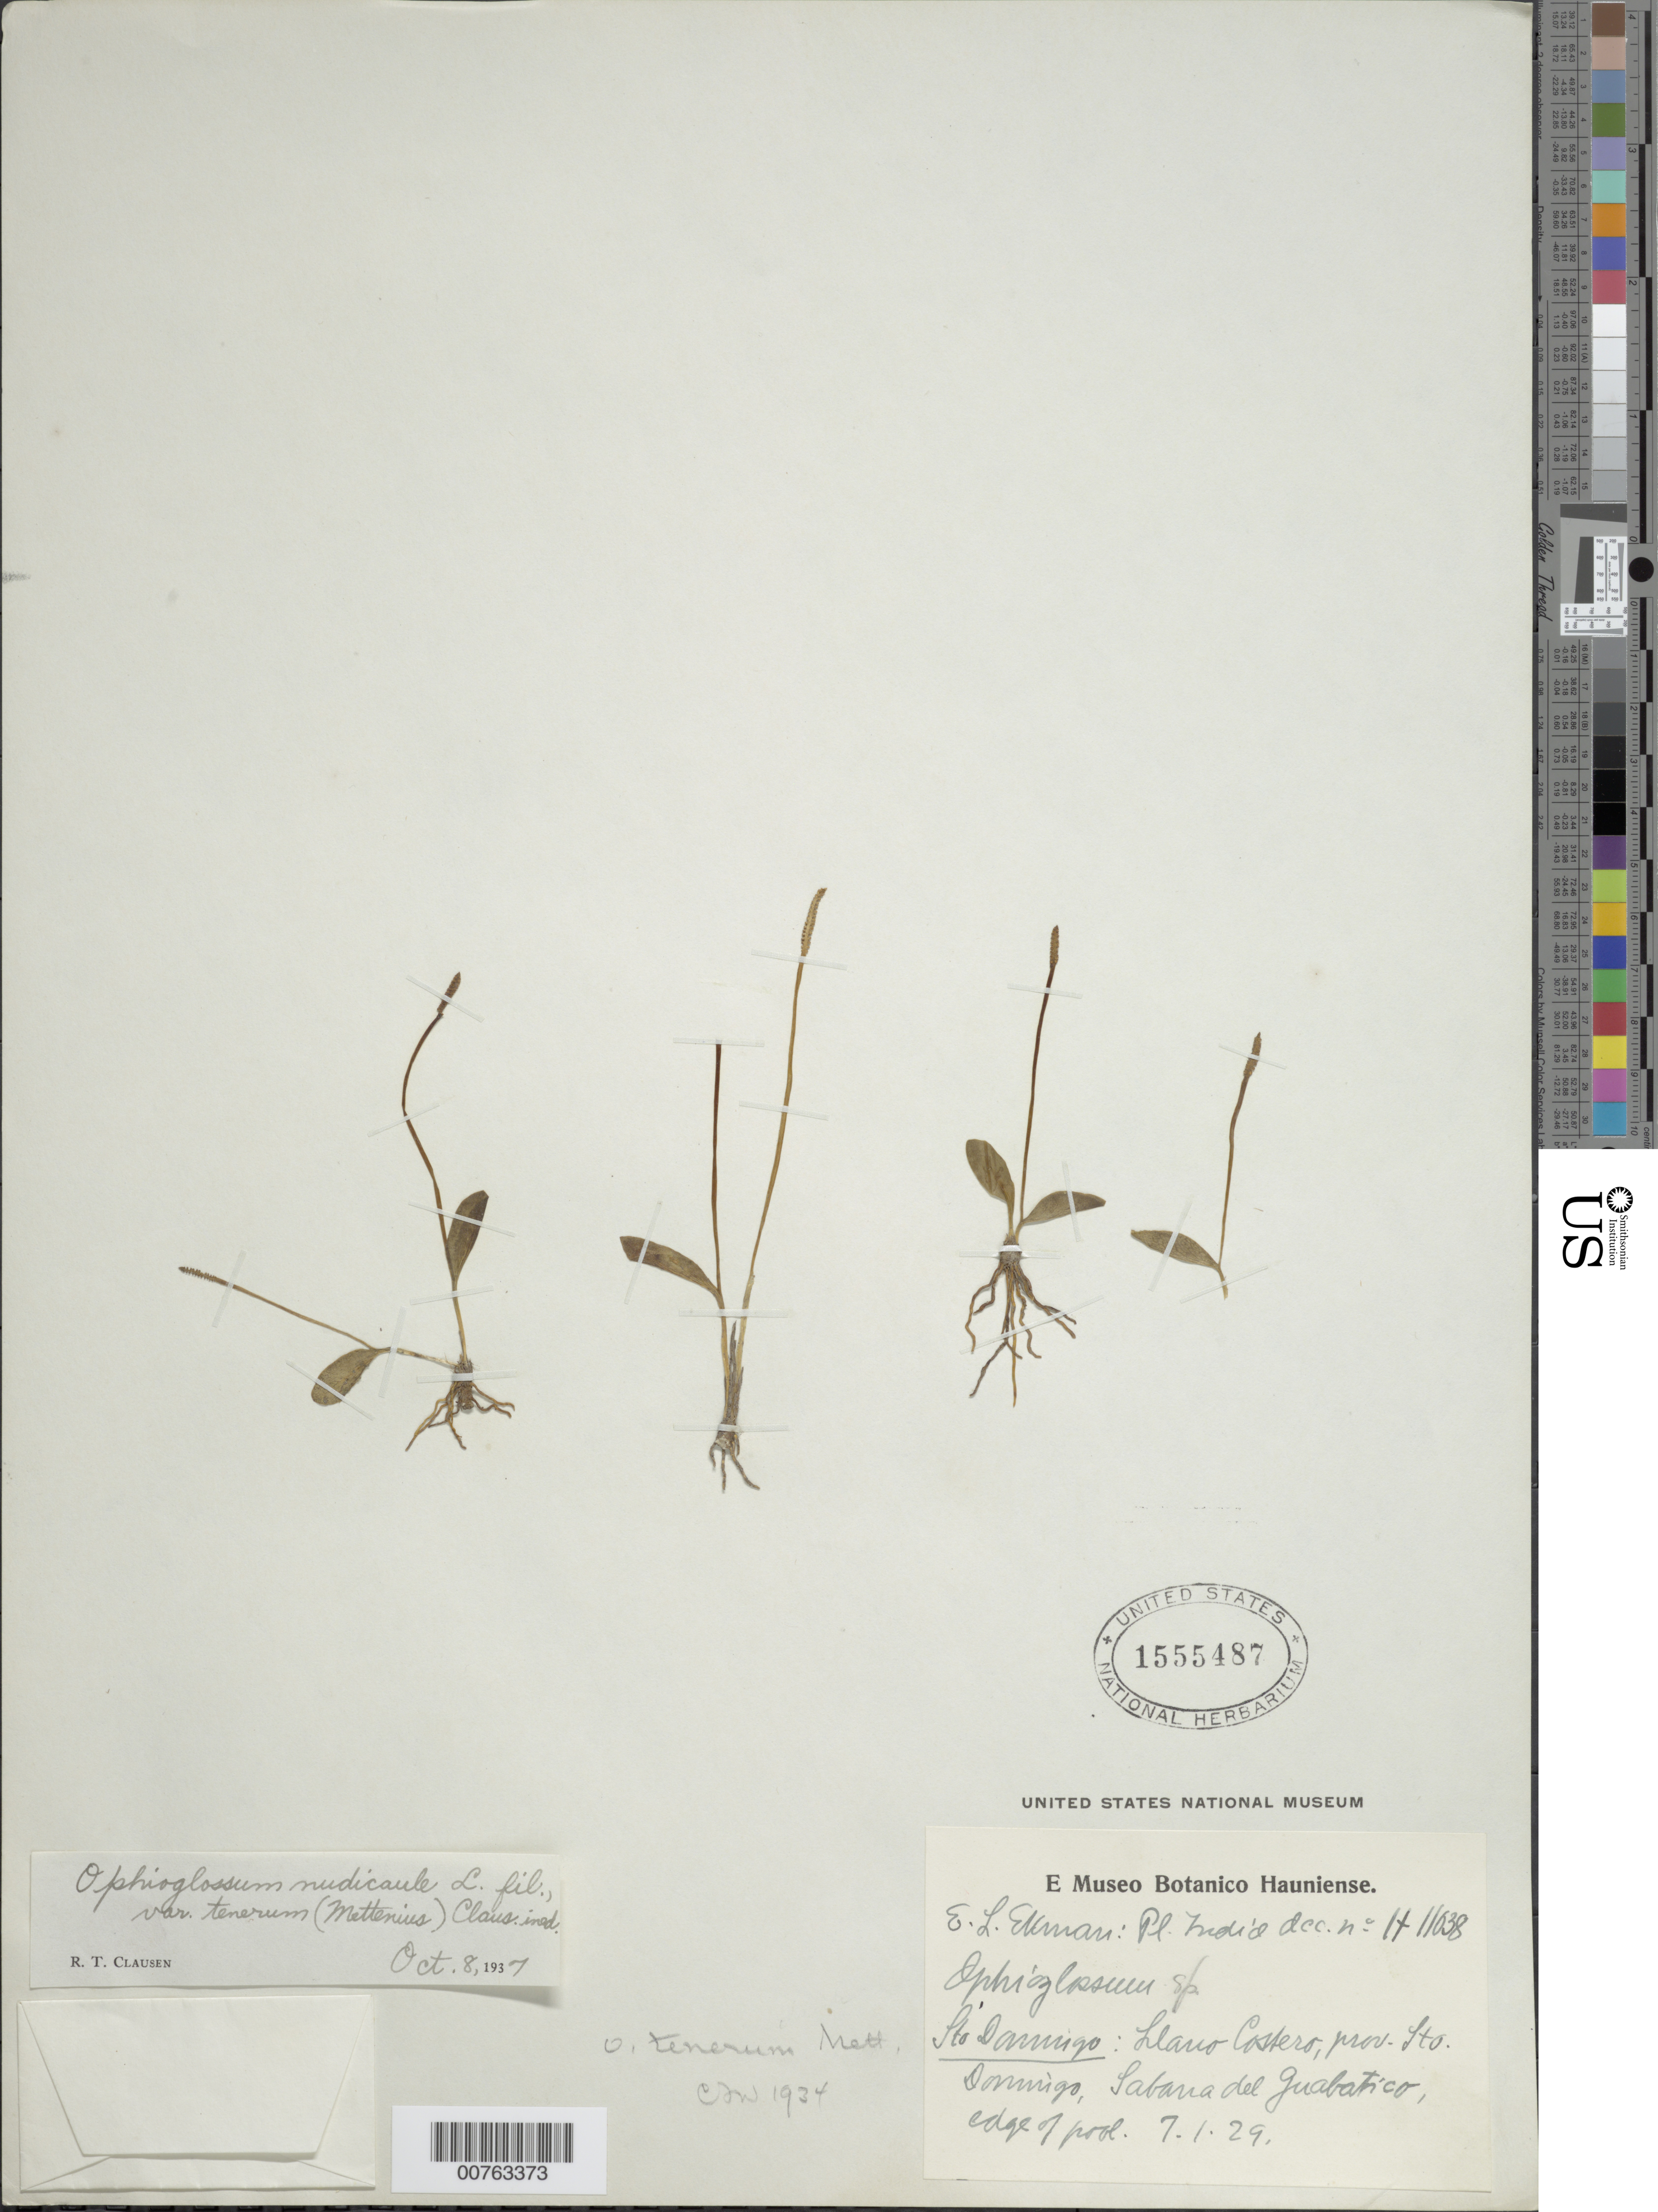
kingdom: Plantae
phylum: Tracheophyta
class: Polypodiopsida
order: Ophioglossales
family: Ophioglossaceae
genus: Ophioglossum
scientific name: Ophioglossum nudicaule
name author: L. f.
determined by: Clausen, R. T.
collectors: E. L. Ekman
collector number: H 11038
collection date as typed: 07 Jan 1929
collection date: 1929-01-07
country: Dominican Republic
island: Hispaniola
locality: Llano Costero, Provincia Santo Domingo, Sabana del Guabatico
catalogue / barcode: US 1555487